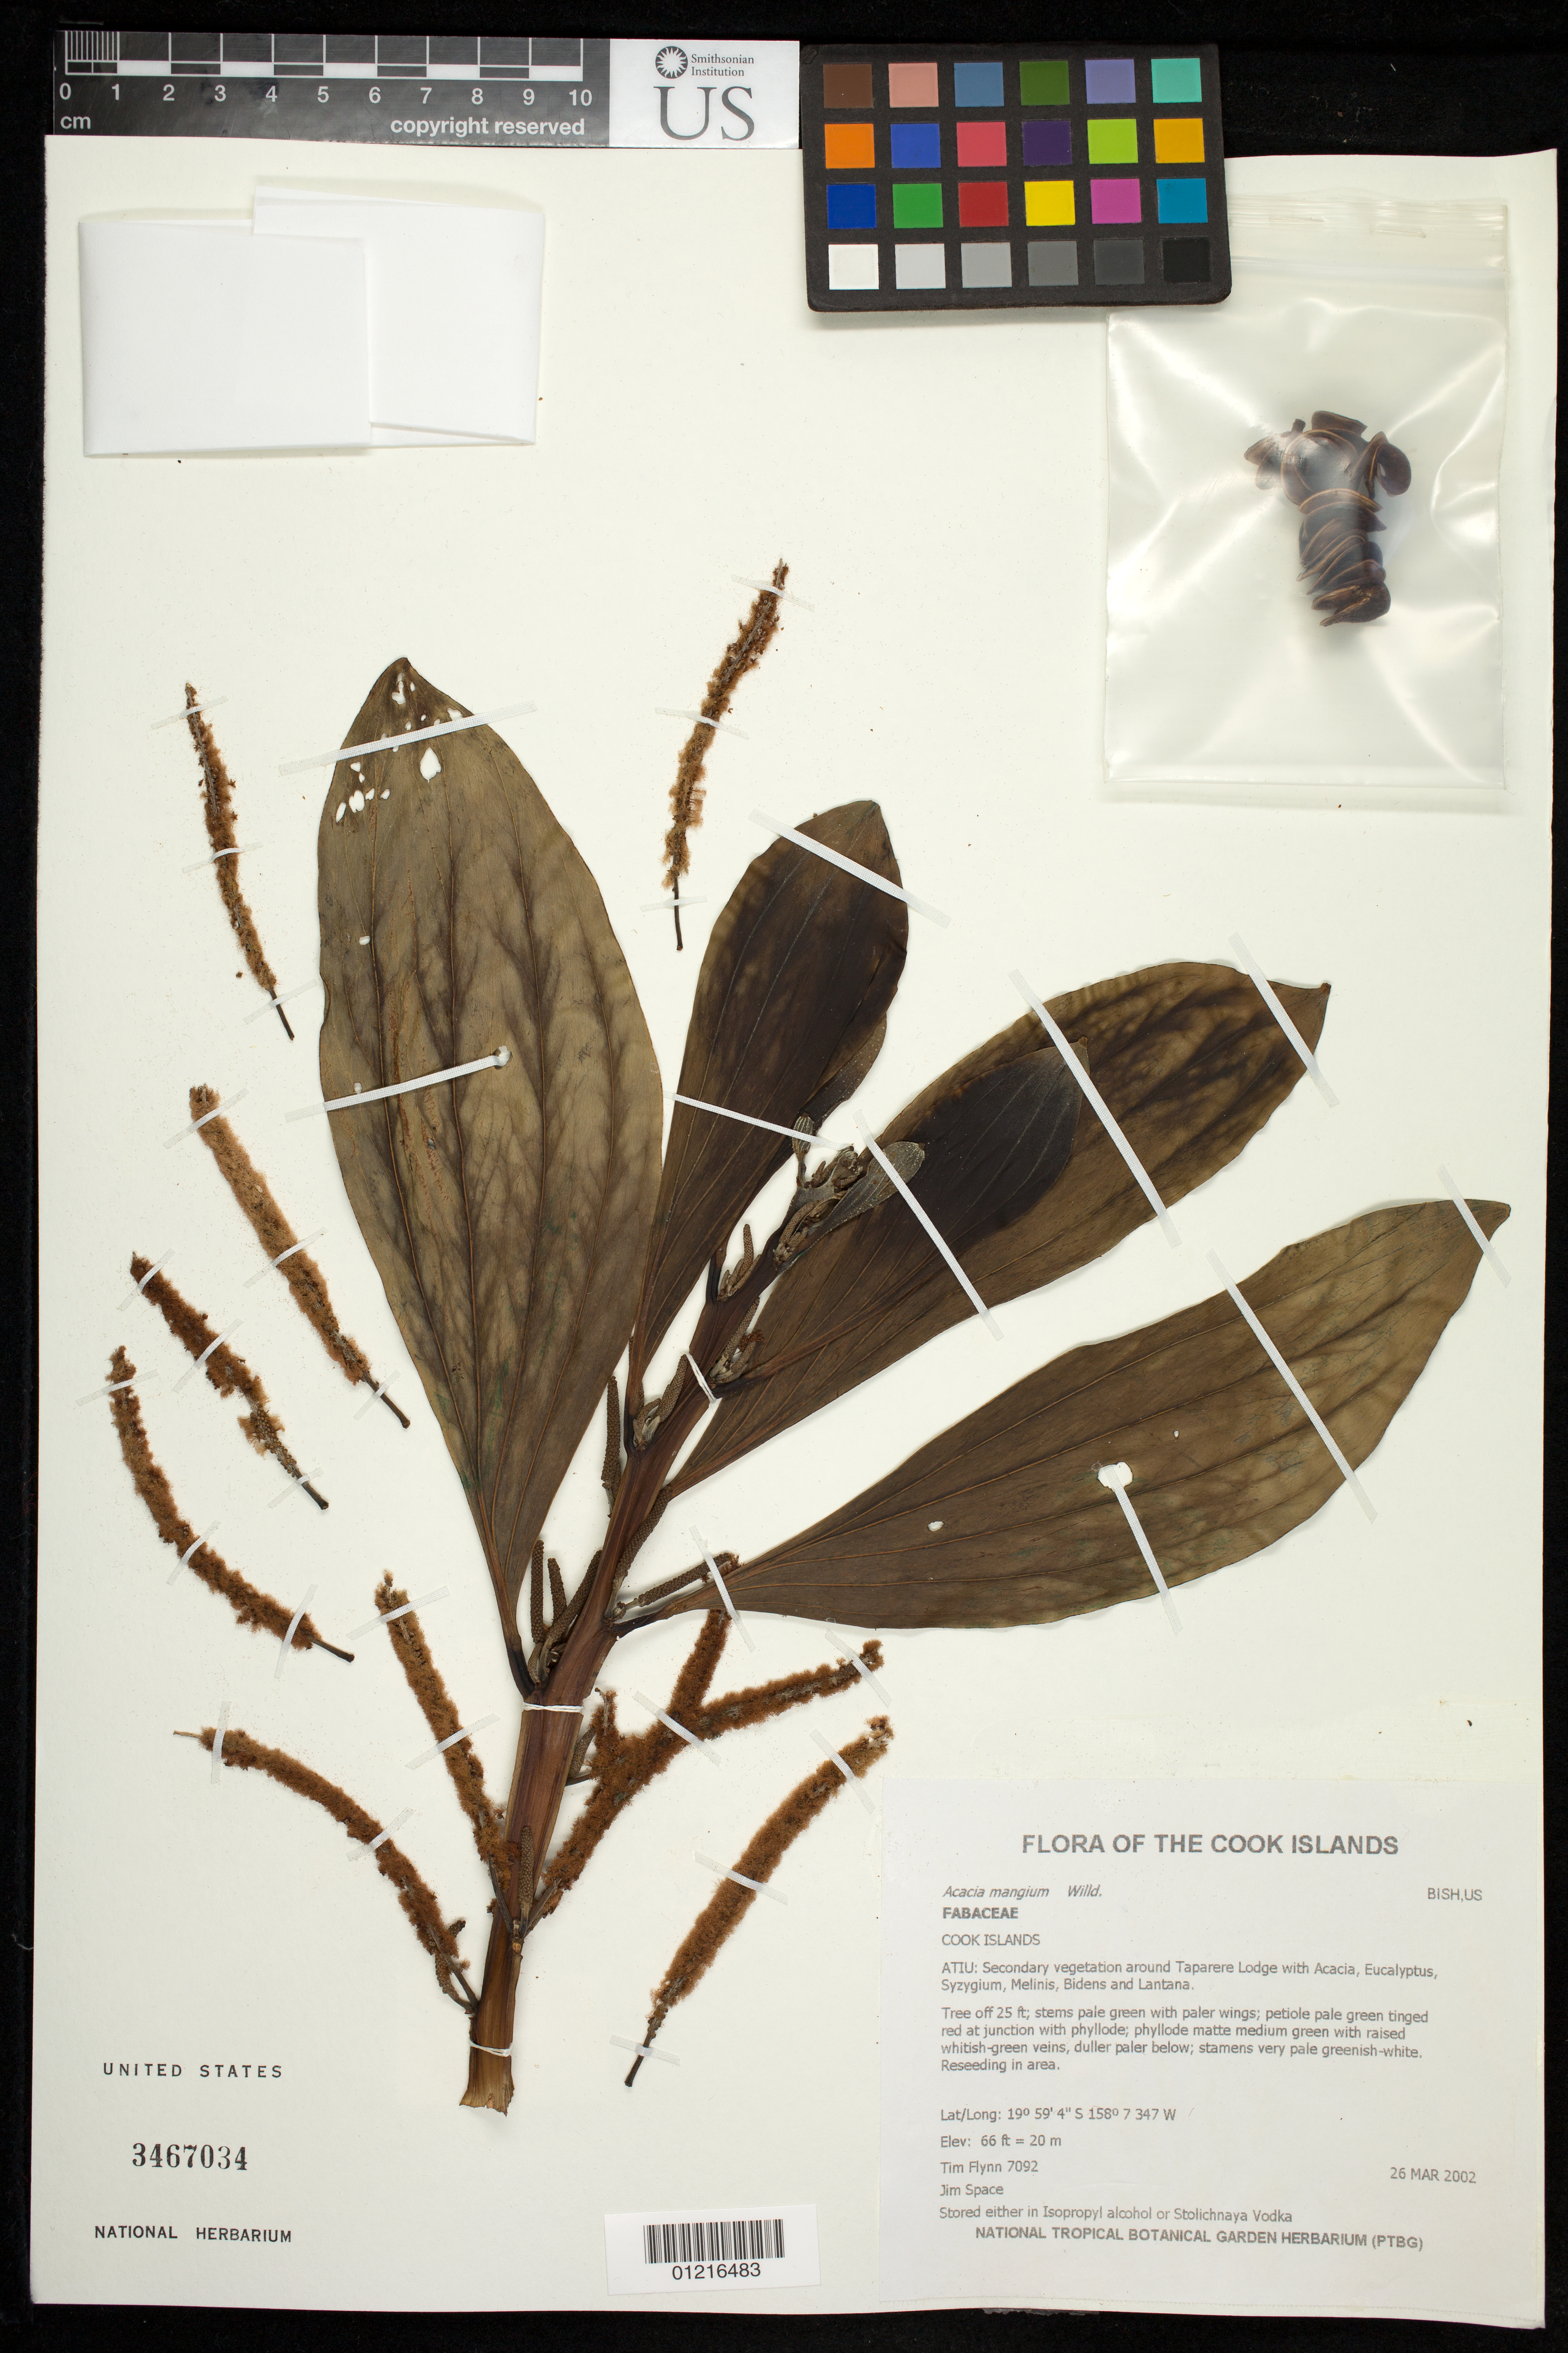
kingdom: Plantae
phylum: Tracheophyta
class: Magnoliopsida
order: Fabales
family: Fabaceae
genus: Acacia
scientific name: Acacia mangium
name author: Willd.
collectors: T. W. Flynn & J. Space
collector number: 7092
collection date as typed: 26 Mar 2002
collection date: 2002-03-26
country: Cook Islands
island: Atiu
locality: Around Taparere lodge.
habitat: Secondary vegetation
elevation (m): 20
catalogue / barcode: US 3467034